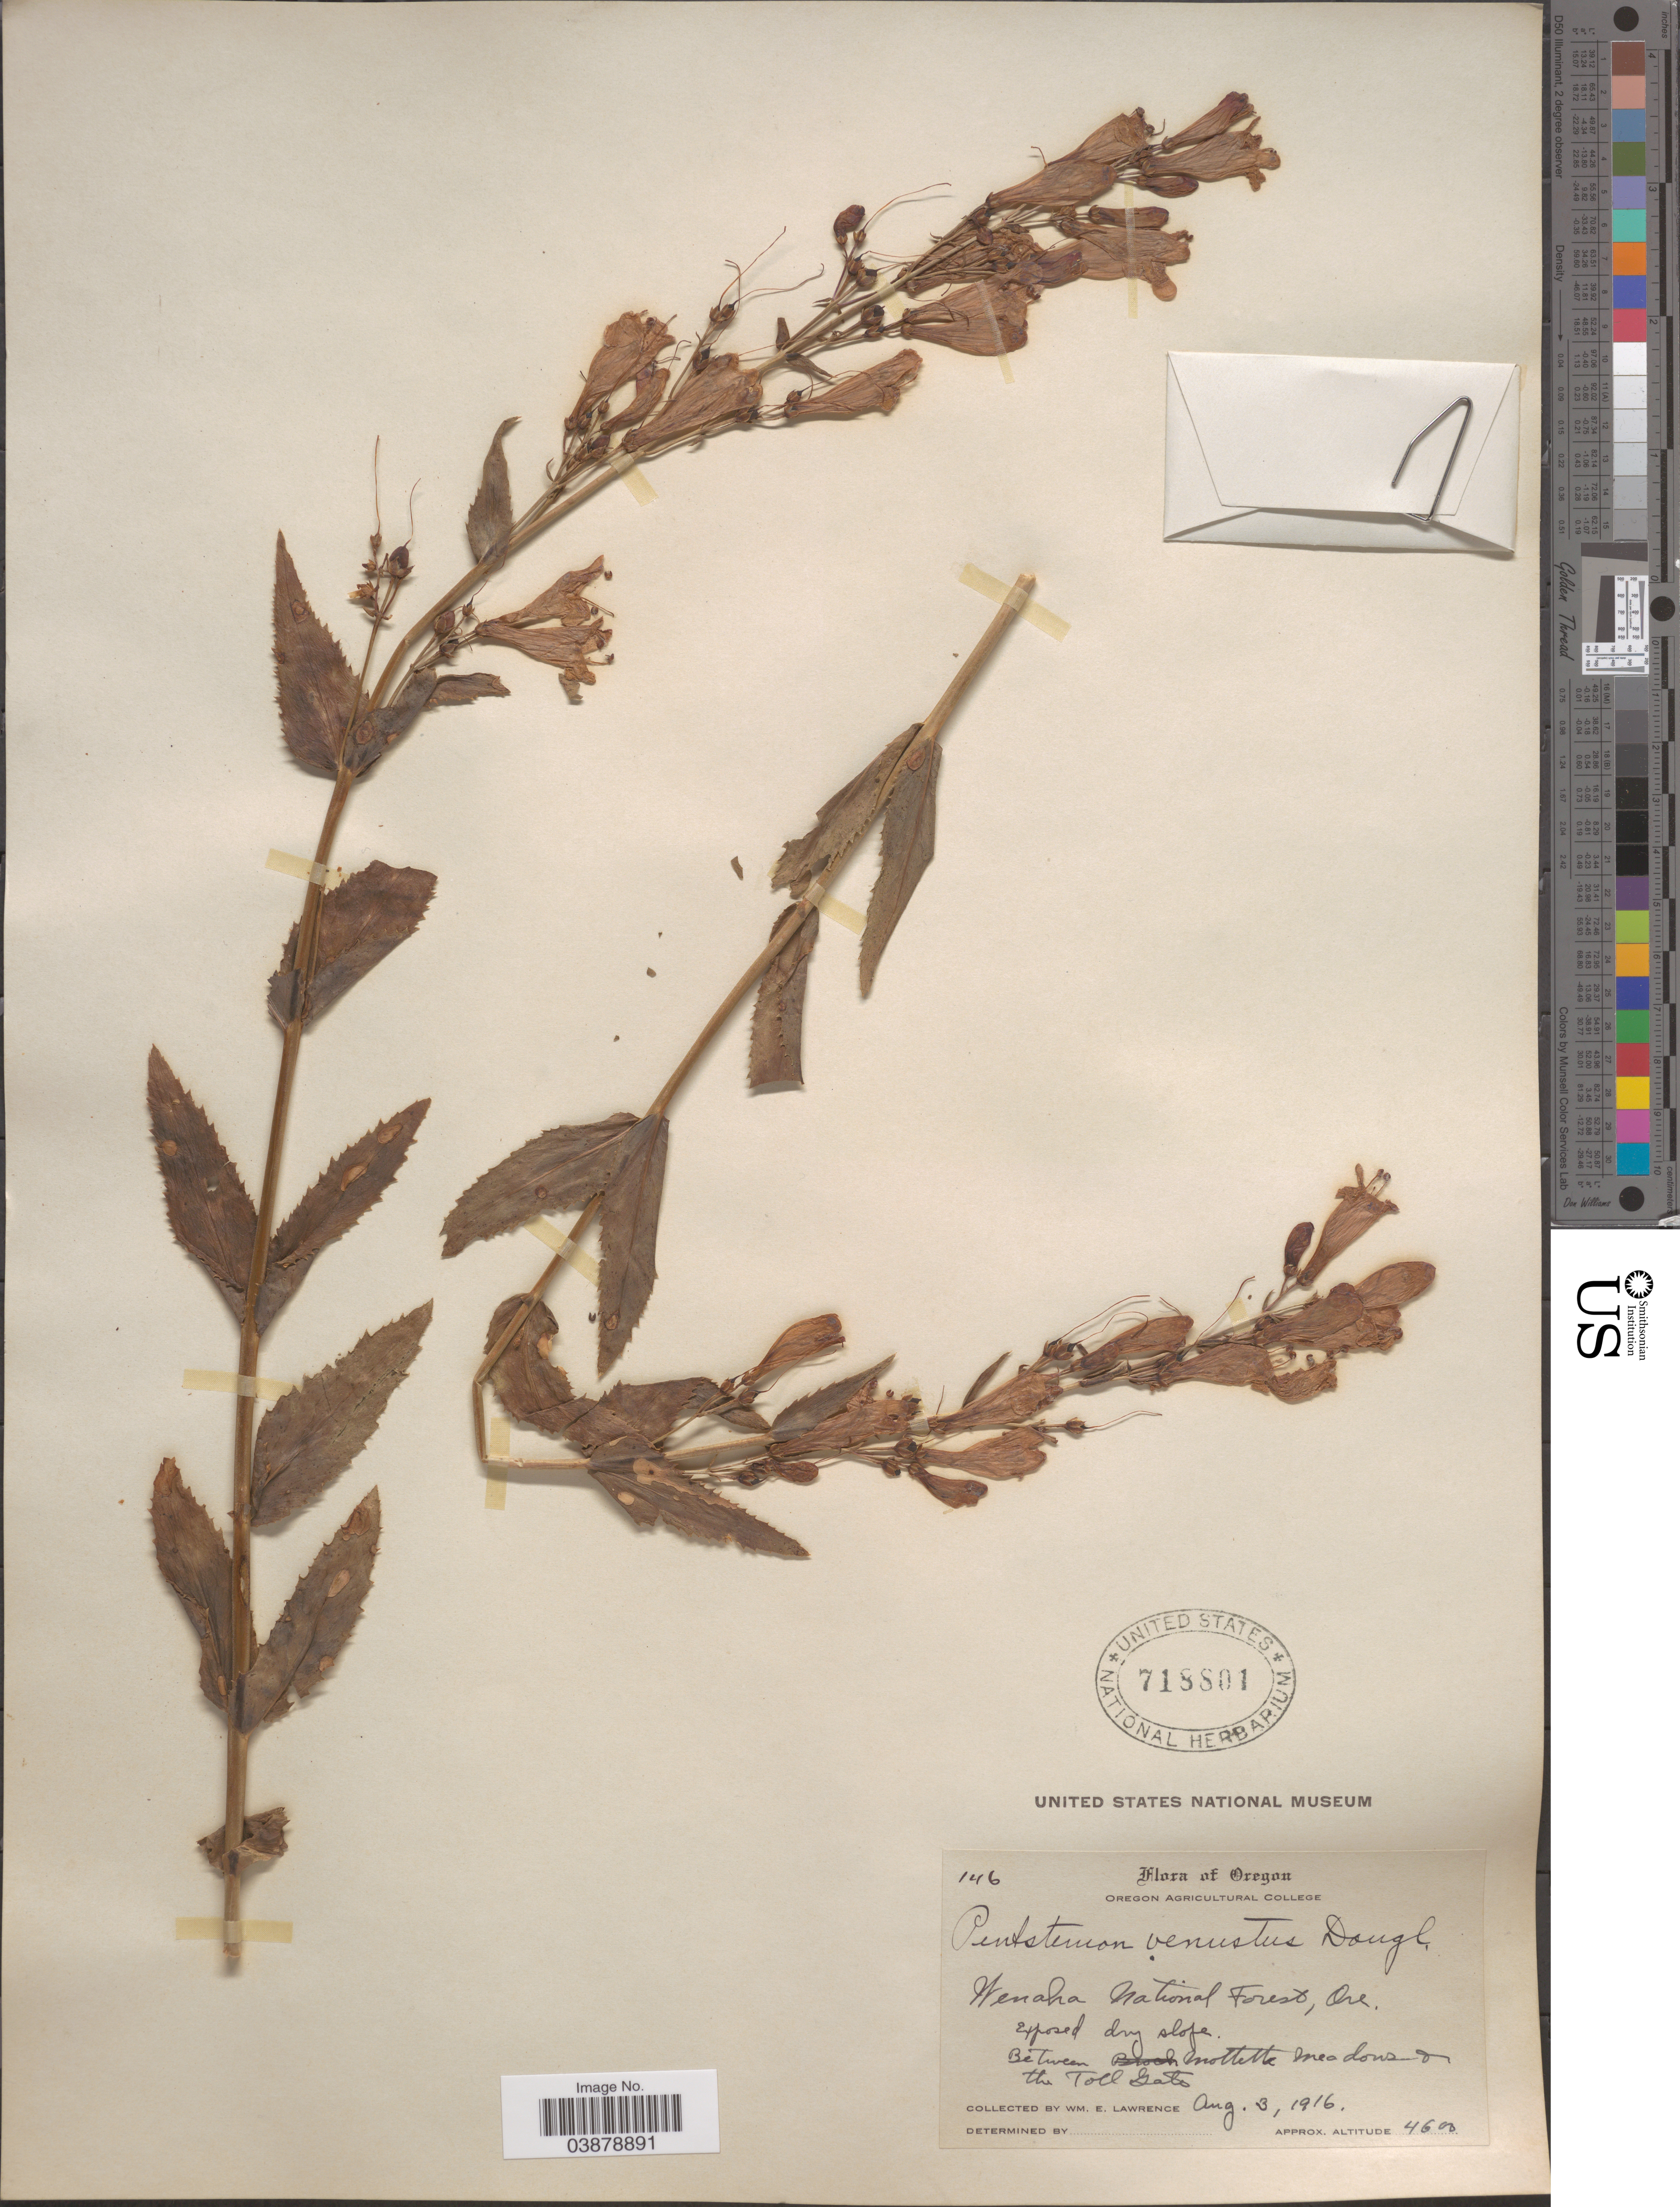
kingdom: Plantae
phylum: Tracheophyta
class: Magnoliopsida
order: Lamiales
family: Plantaginaceae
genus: Penstemon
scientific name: Penstemon venustus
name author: Douglas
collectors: W. Lawrence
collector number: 146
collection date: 1916-08-03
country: United States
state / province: Oregon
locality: Wenaha National Forest. Between Mottelle [interpreted] meadows and the Toll Gate.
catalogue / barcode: US 718801